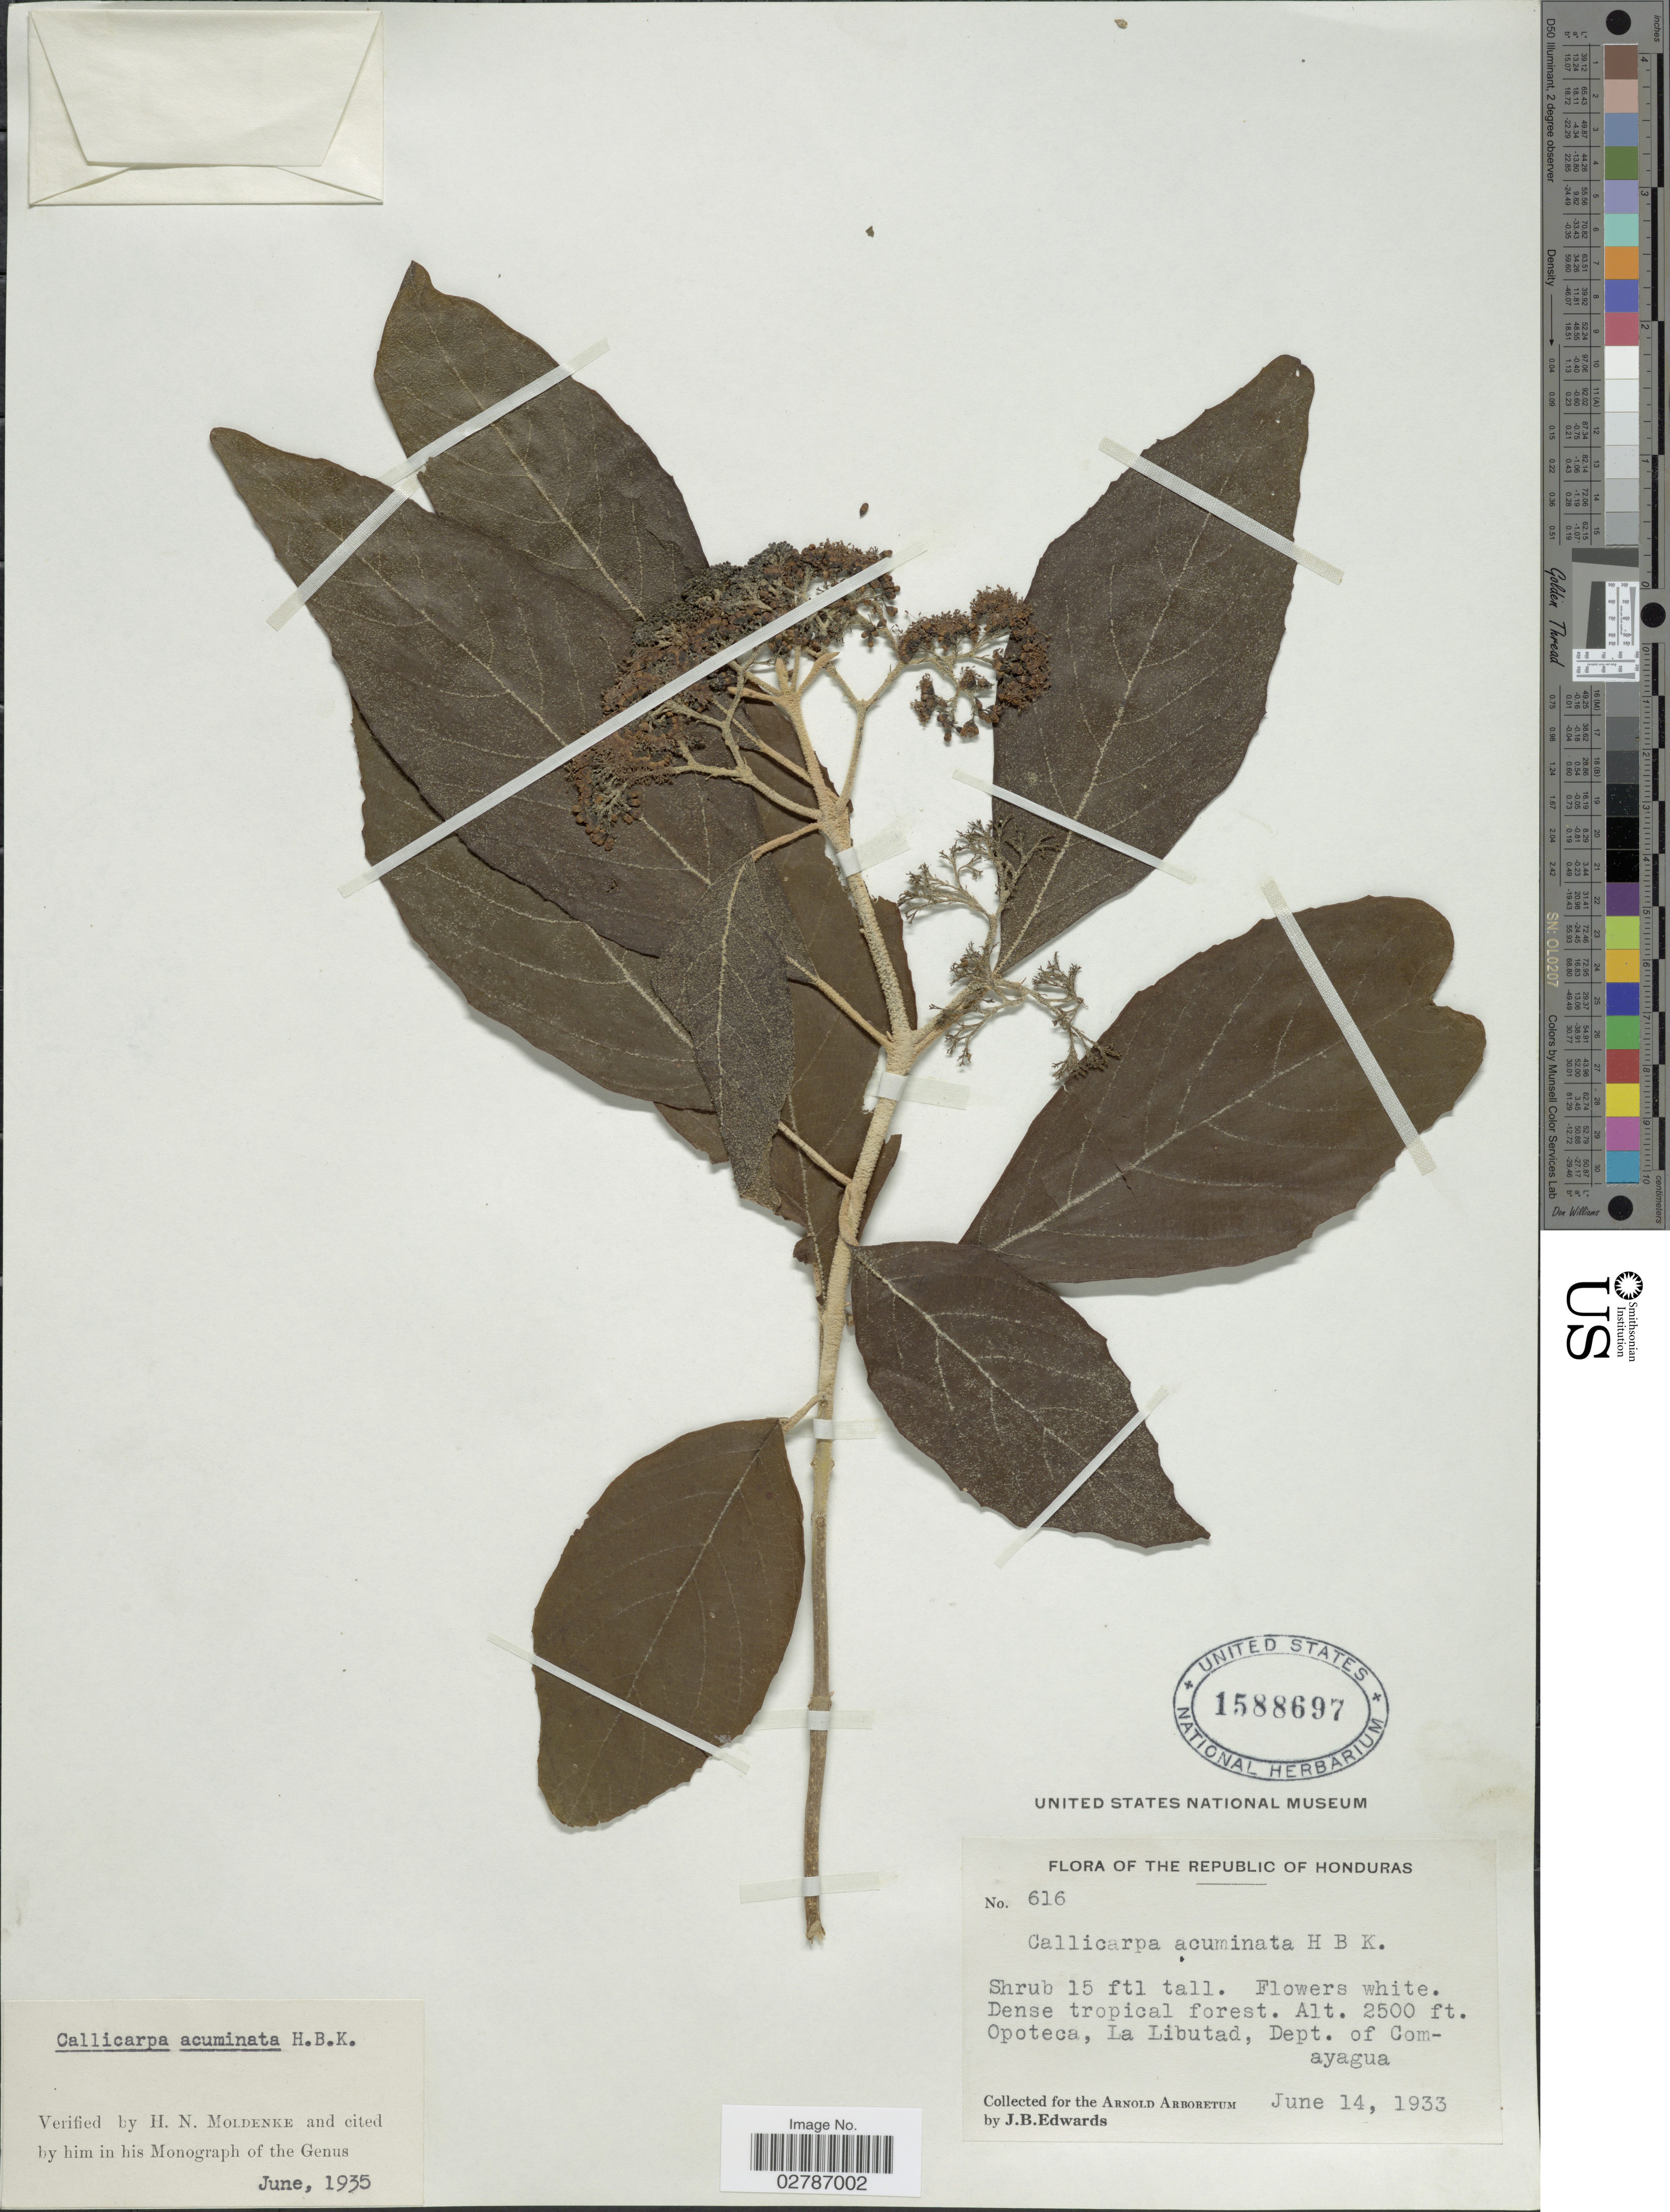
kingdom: Plantae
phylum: Tracheophyta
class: Magnoliopsida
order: Lamiales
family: Lamiaceae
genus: Callicarpa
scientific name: Callicarpa acuminata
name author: Kunth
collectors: J. B. Edwards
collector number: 616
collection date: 1933-06-14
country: Honduras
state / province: Comayagua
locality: The Republic of Honduras. Opoteca, La Libutad, Dept. of Comayagua.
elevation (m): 762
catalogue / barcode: US 1588697